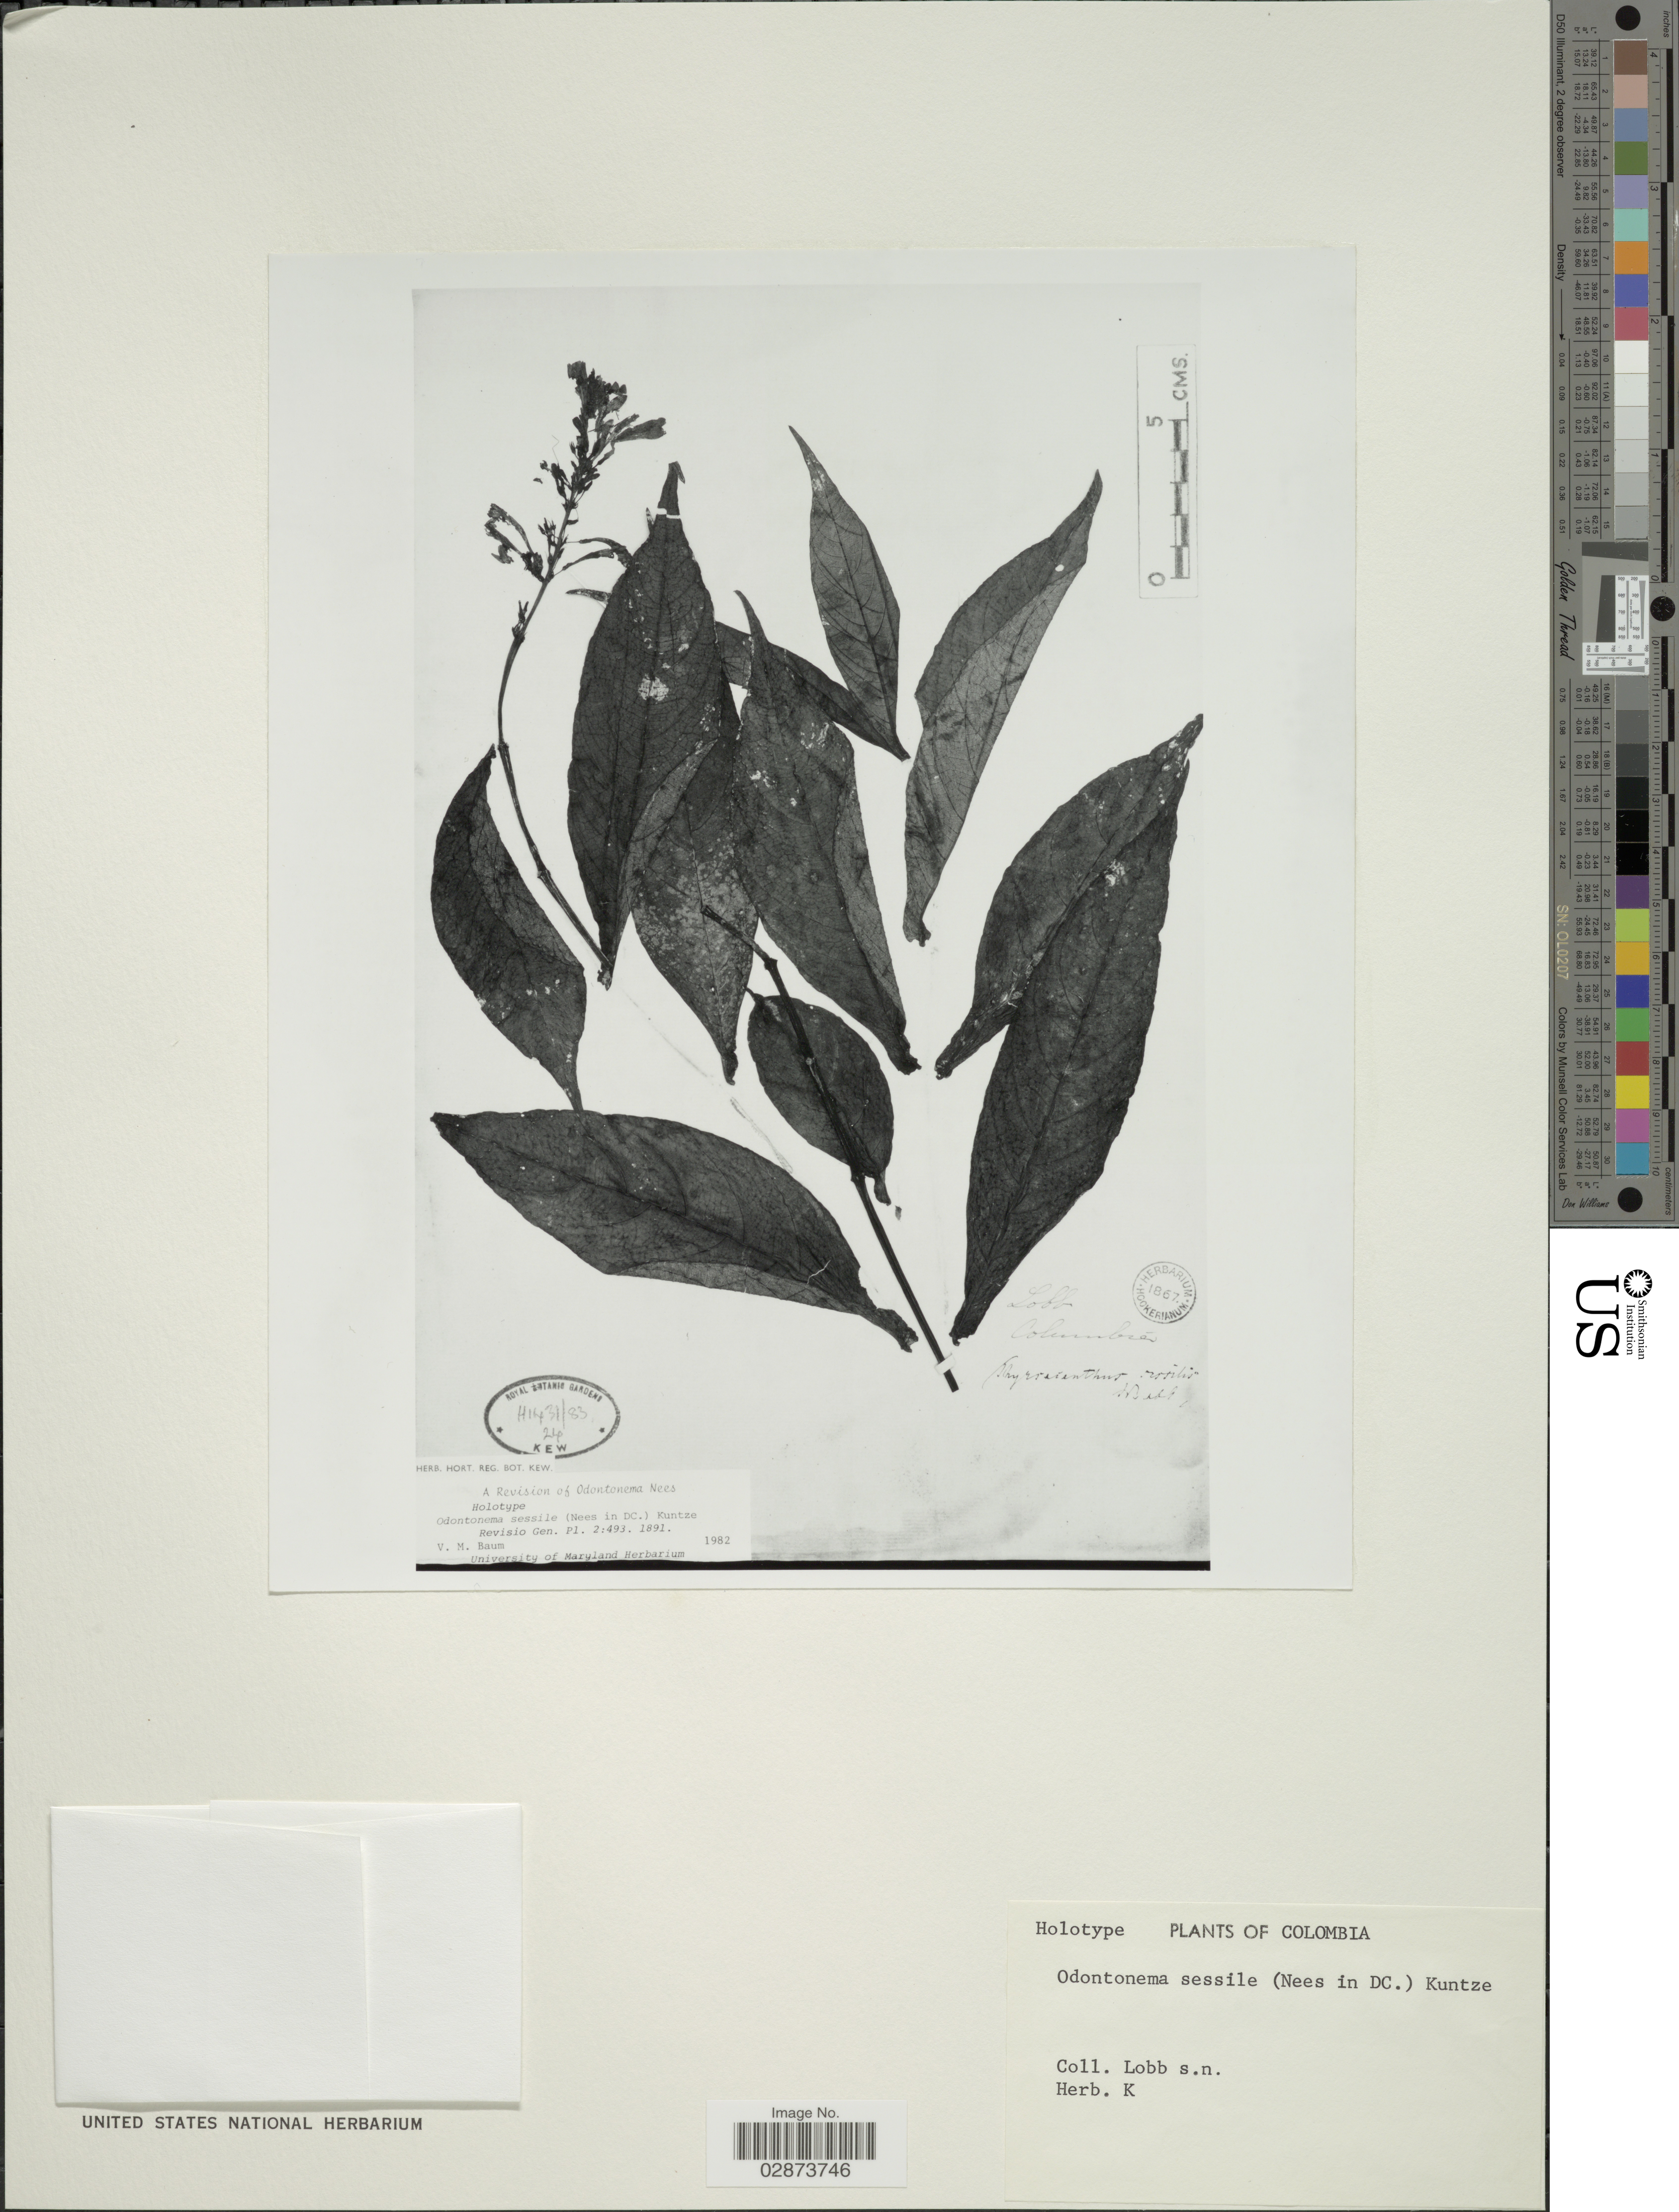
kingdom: Plantae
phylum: Tracheophyta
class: Magnoliopsida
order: Lamiales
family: Acanthaceae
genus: Odontonema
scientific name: Odontonema sessile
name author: (Nees) Kuntze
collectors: Lobb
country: Colombia